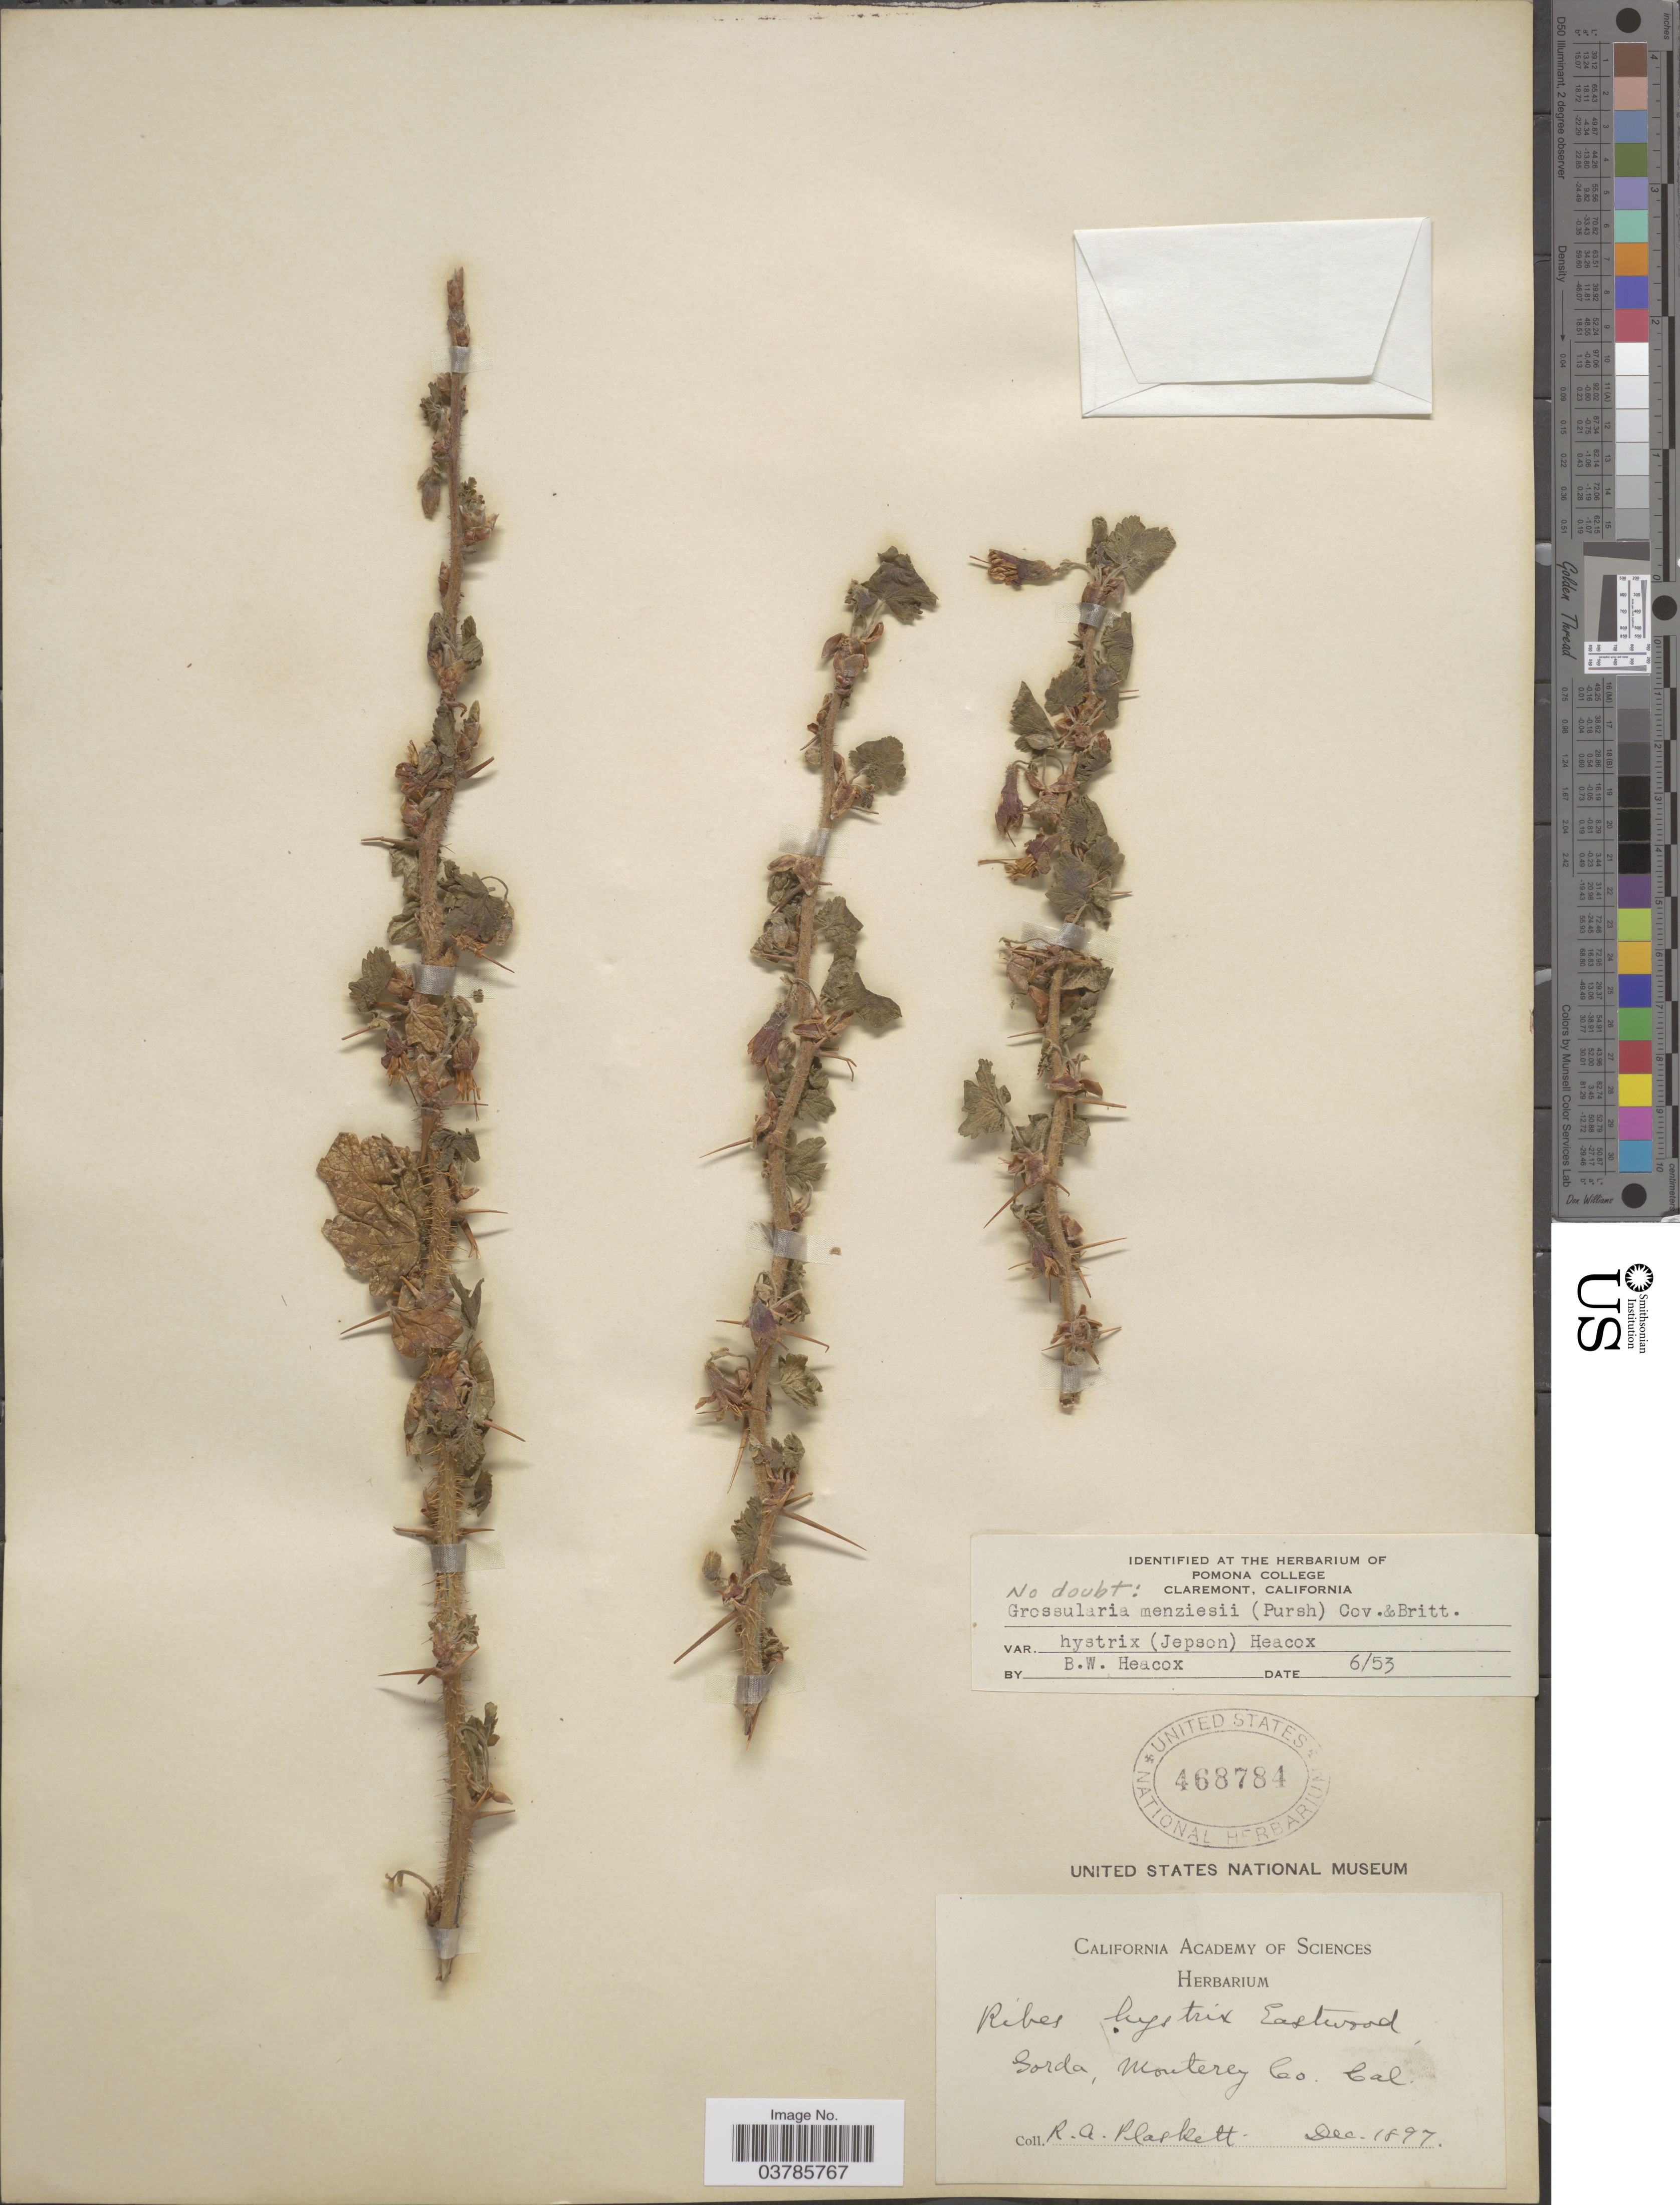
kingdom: Plantae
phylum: Tracheophyta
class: Magnoliopsida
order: Saxifragales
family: Grossulariaceae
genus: Ribes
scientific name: Ribes menziesii var. hystrix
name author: (Eastw.) Jeps.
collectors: R. Plaskett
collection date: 1897-12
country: United States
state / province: California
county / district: Monterey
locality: Gorda, Monterey Co.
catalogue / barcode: US 468784